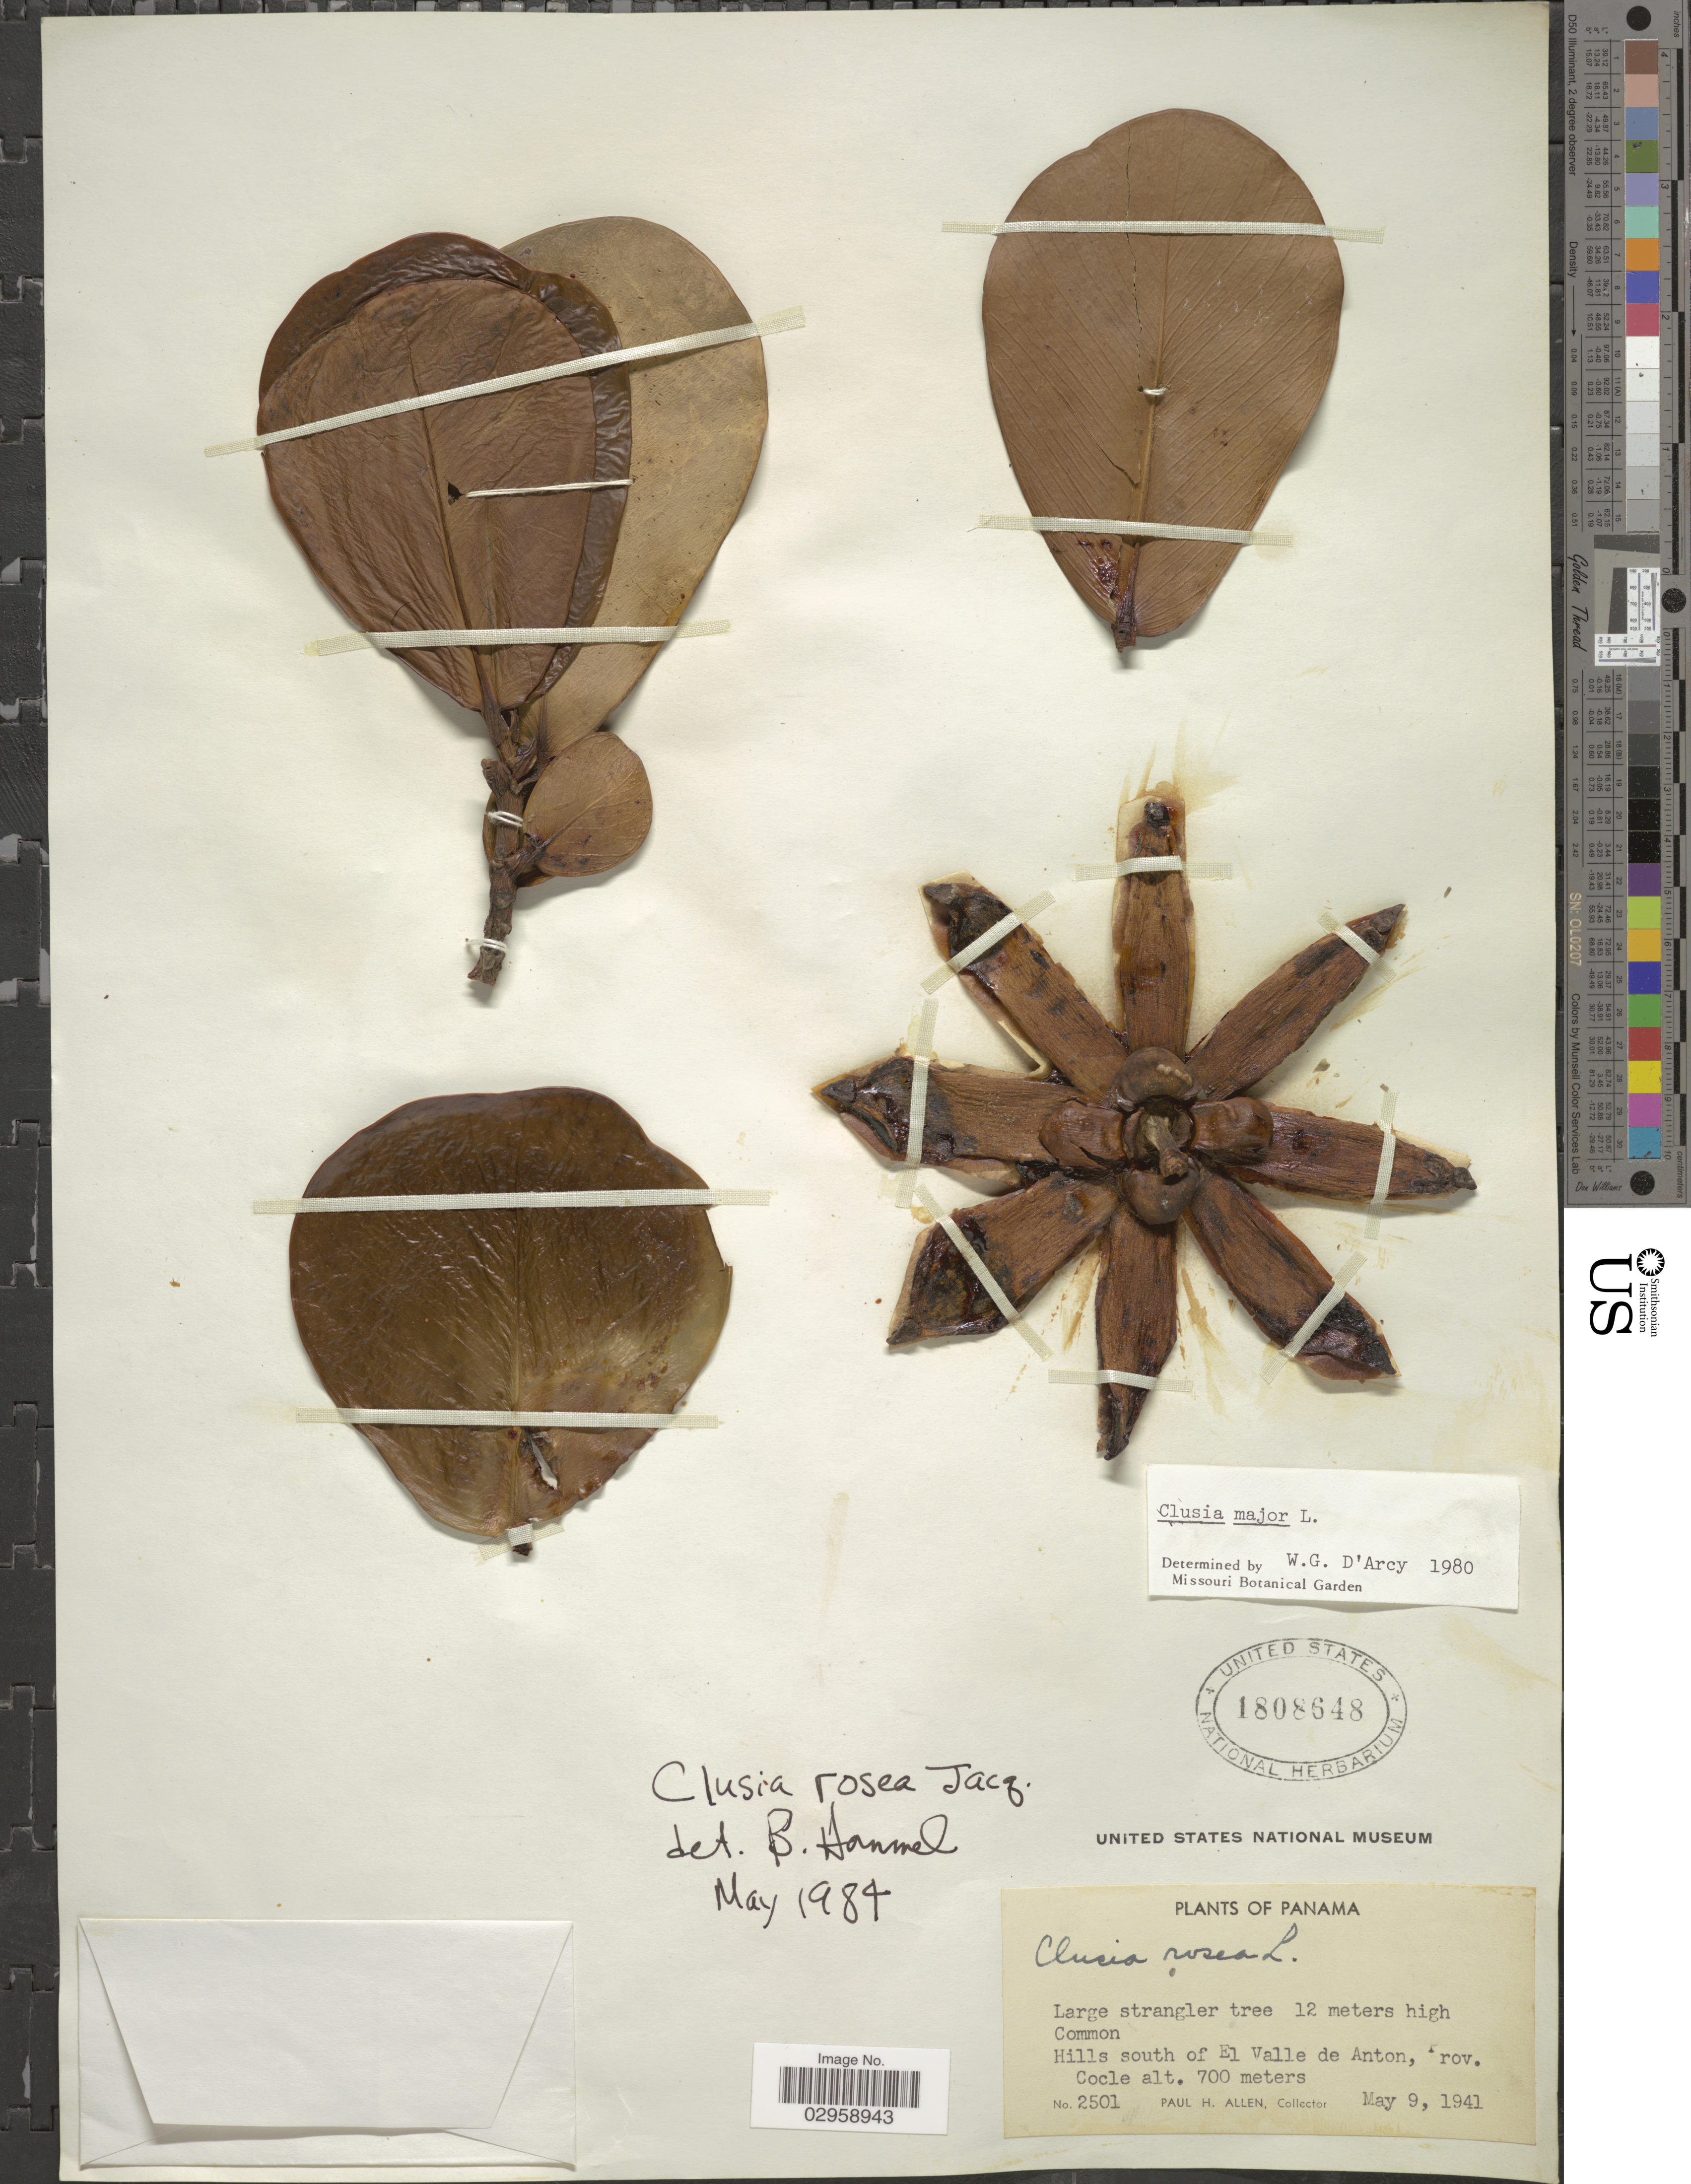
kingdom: Plantae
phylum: Tracheophyta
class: Magnoliopsida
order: Malpighiales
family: Clusiaceae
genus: Clusia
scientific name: Clusia rosea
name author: Jacq.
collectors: P. H. Allen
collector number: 2501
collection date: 1941-05-09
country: Panama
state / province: Coclé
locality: Hills south of El Valle de Anton.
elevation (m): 700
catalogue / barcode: US 1808648